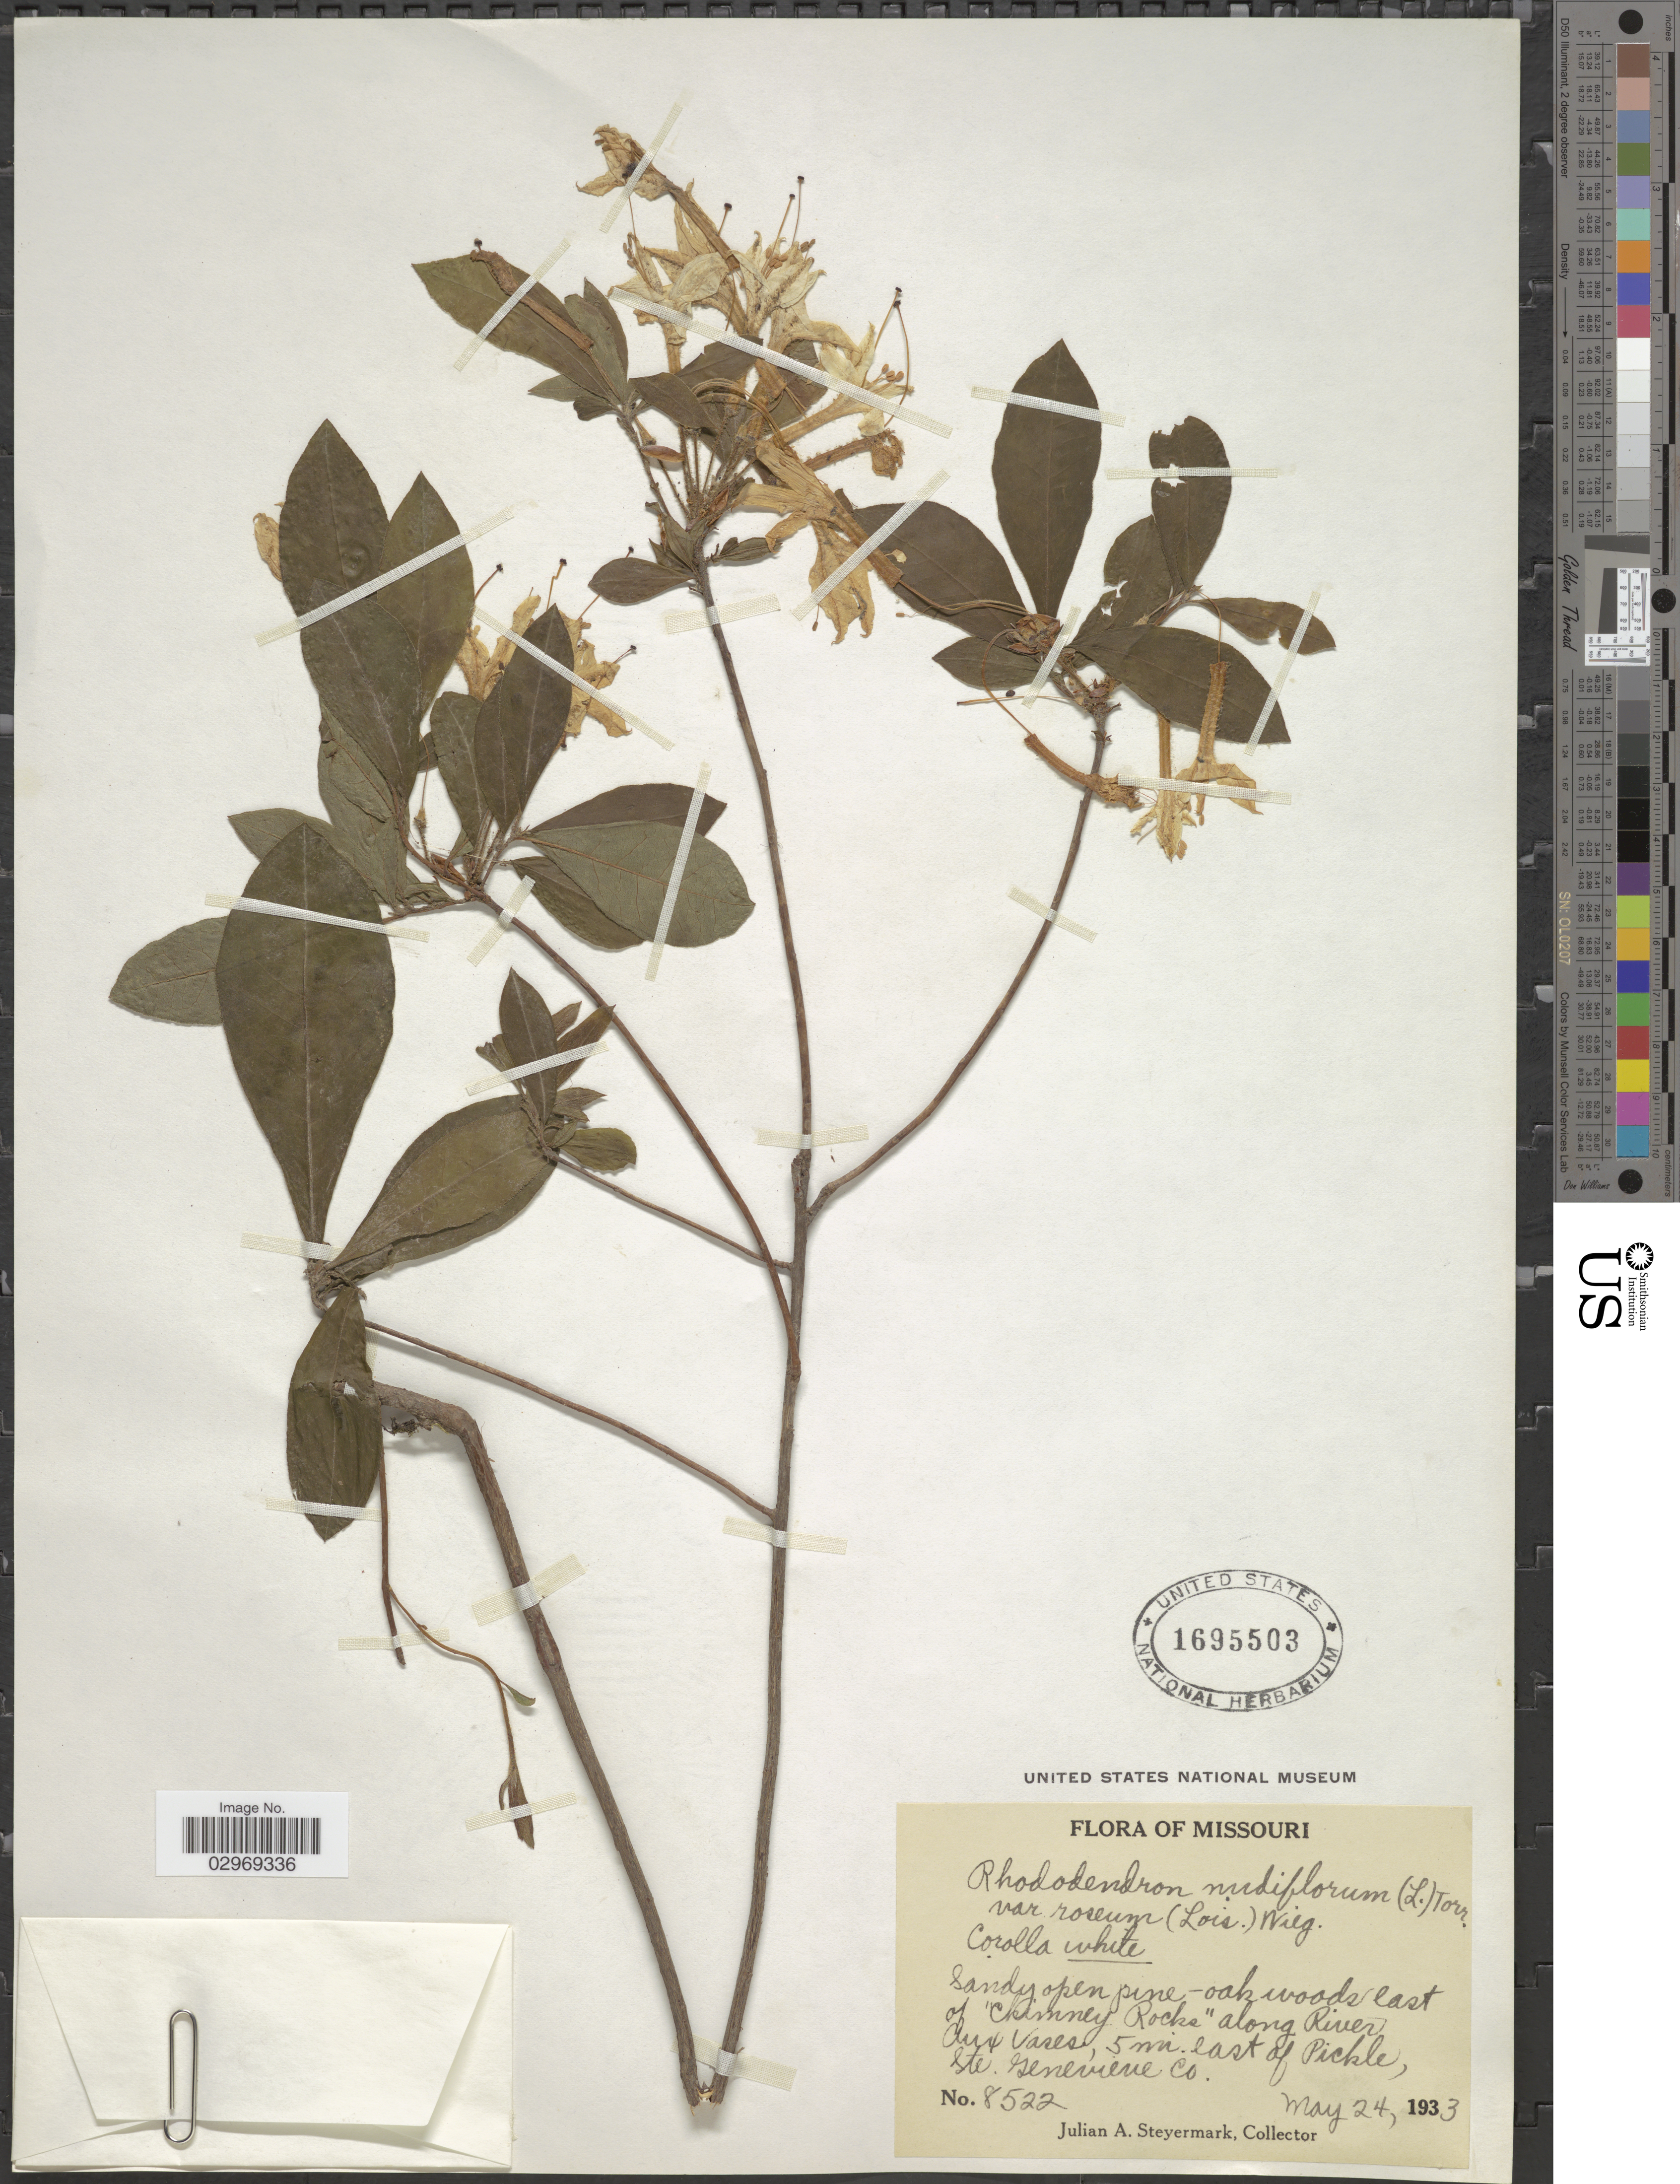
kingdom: Plantae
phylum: Tracheophyta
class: Magnoliopsida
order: Ericales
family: Ericaceae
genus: Rhododendron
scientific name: Rhododendron roseum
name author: (Loisel.) Rehder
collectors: J. Steyermark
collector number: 8522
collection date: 1933-05-24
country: United States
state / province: Missouri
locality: East of "Chimney Rocks" along River Aux Vases, 5 mi. east of Pickle, Ste. Genevieve Co.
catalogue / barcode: US 1695503